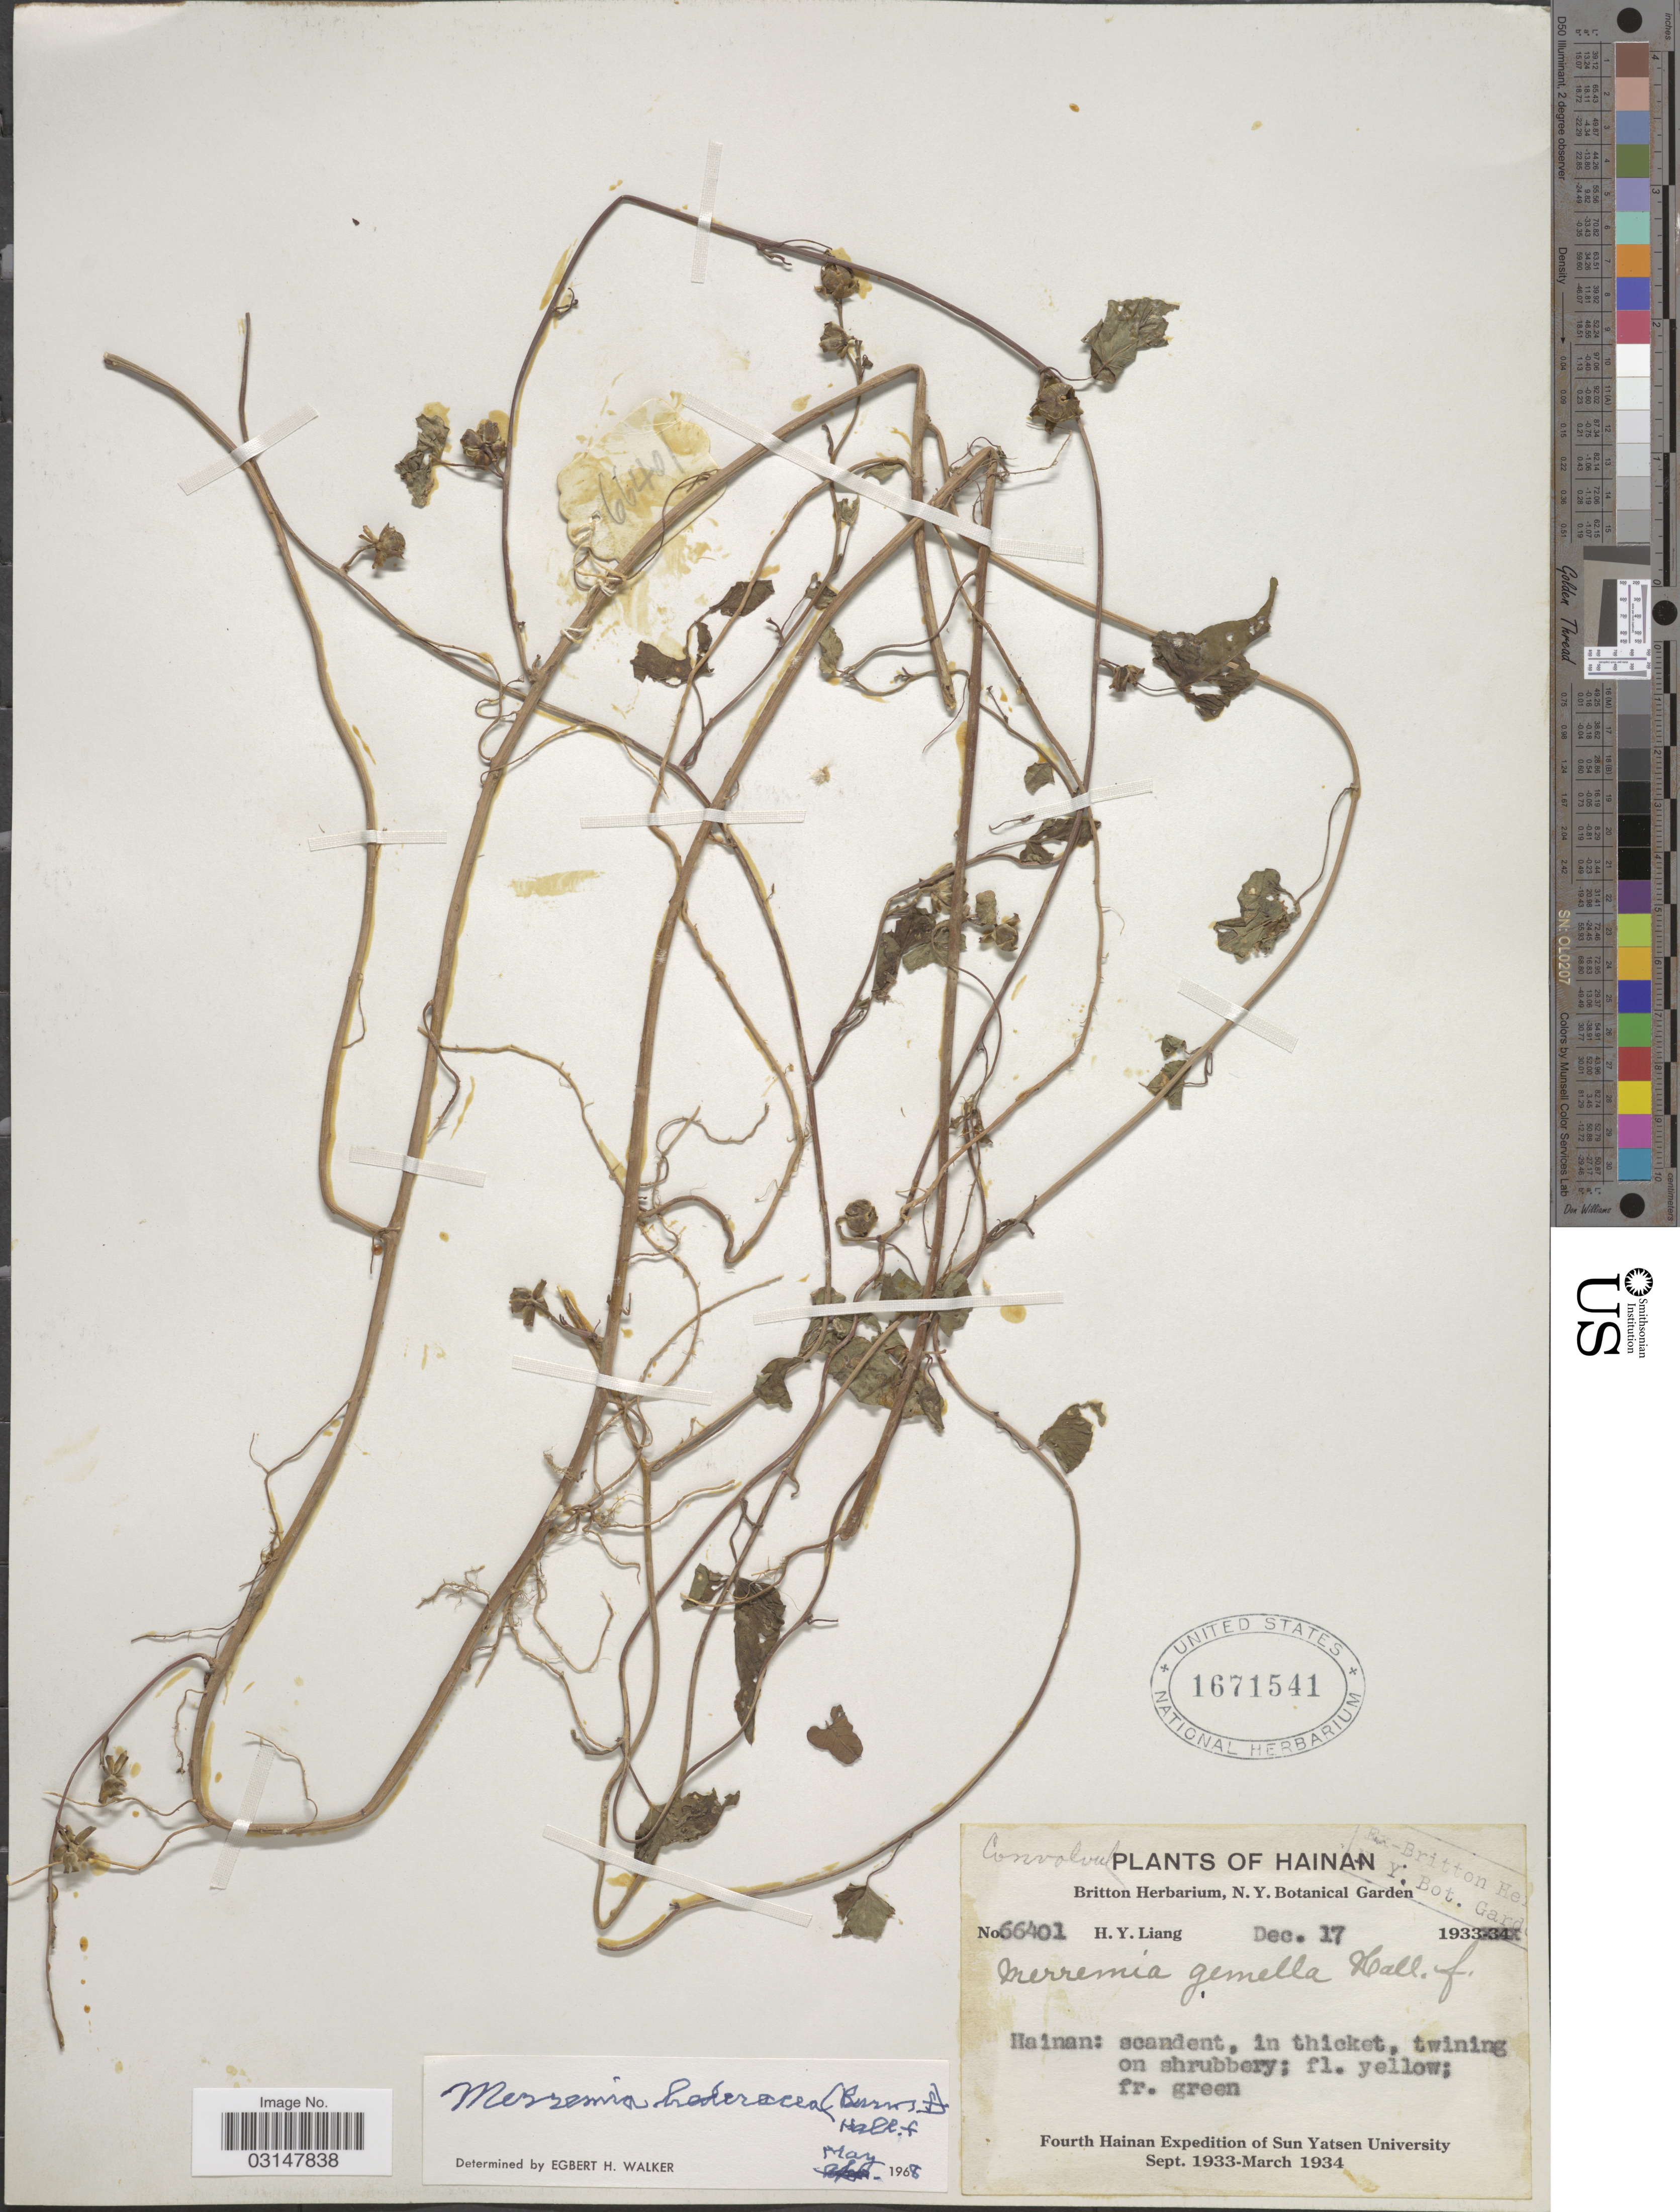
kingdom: Plantae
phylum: Tracheophyta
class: Magnoliopsida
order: Solanales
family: Convolvulaceae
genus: Merremia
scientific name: Merremia hederacea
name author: (Burm. f.) Hallier f.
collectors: H. Y. Liang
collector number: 66401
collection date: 1933-12-17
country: China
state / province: Hainan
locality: Hainan.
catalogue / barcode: US 1671541